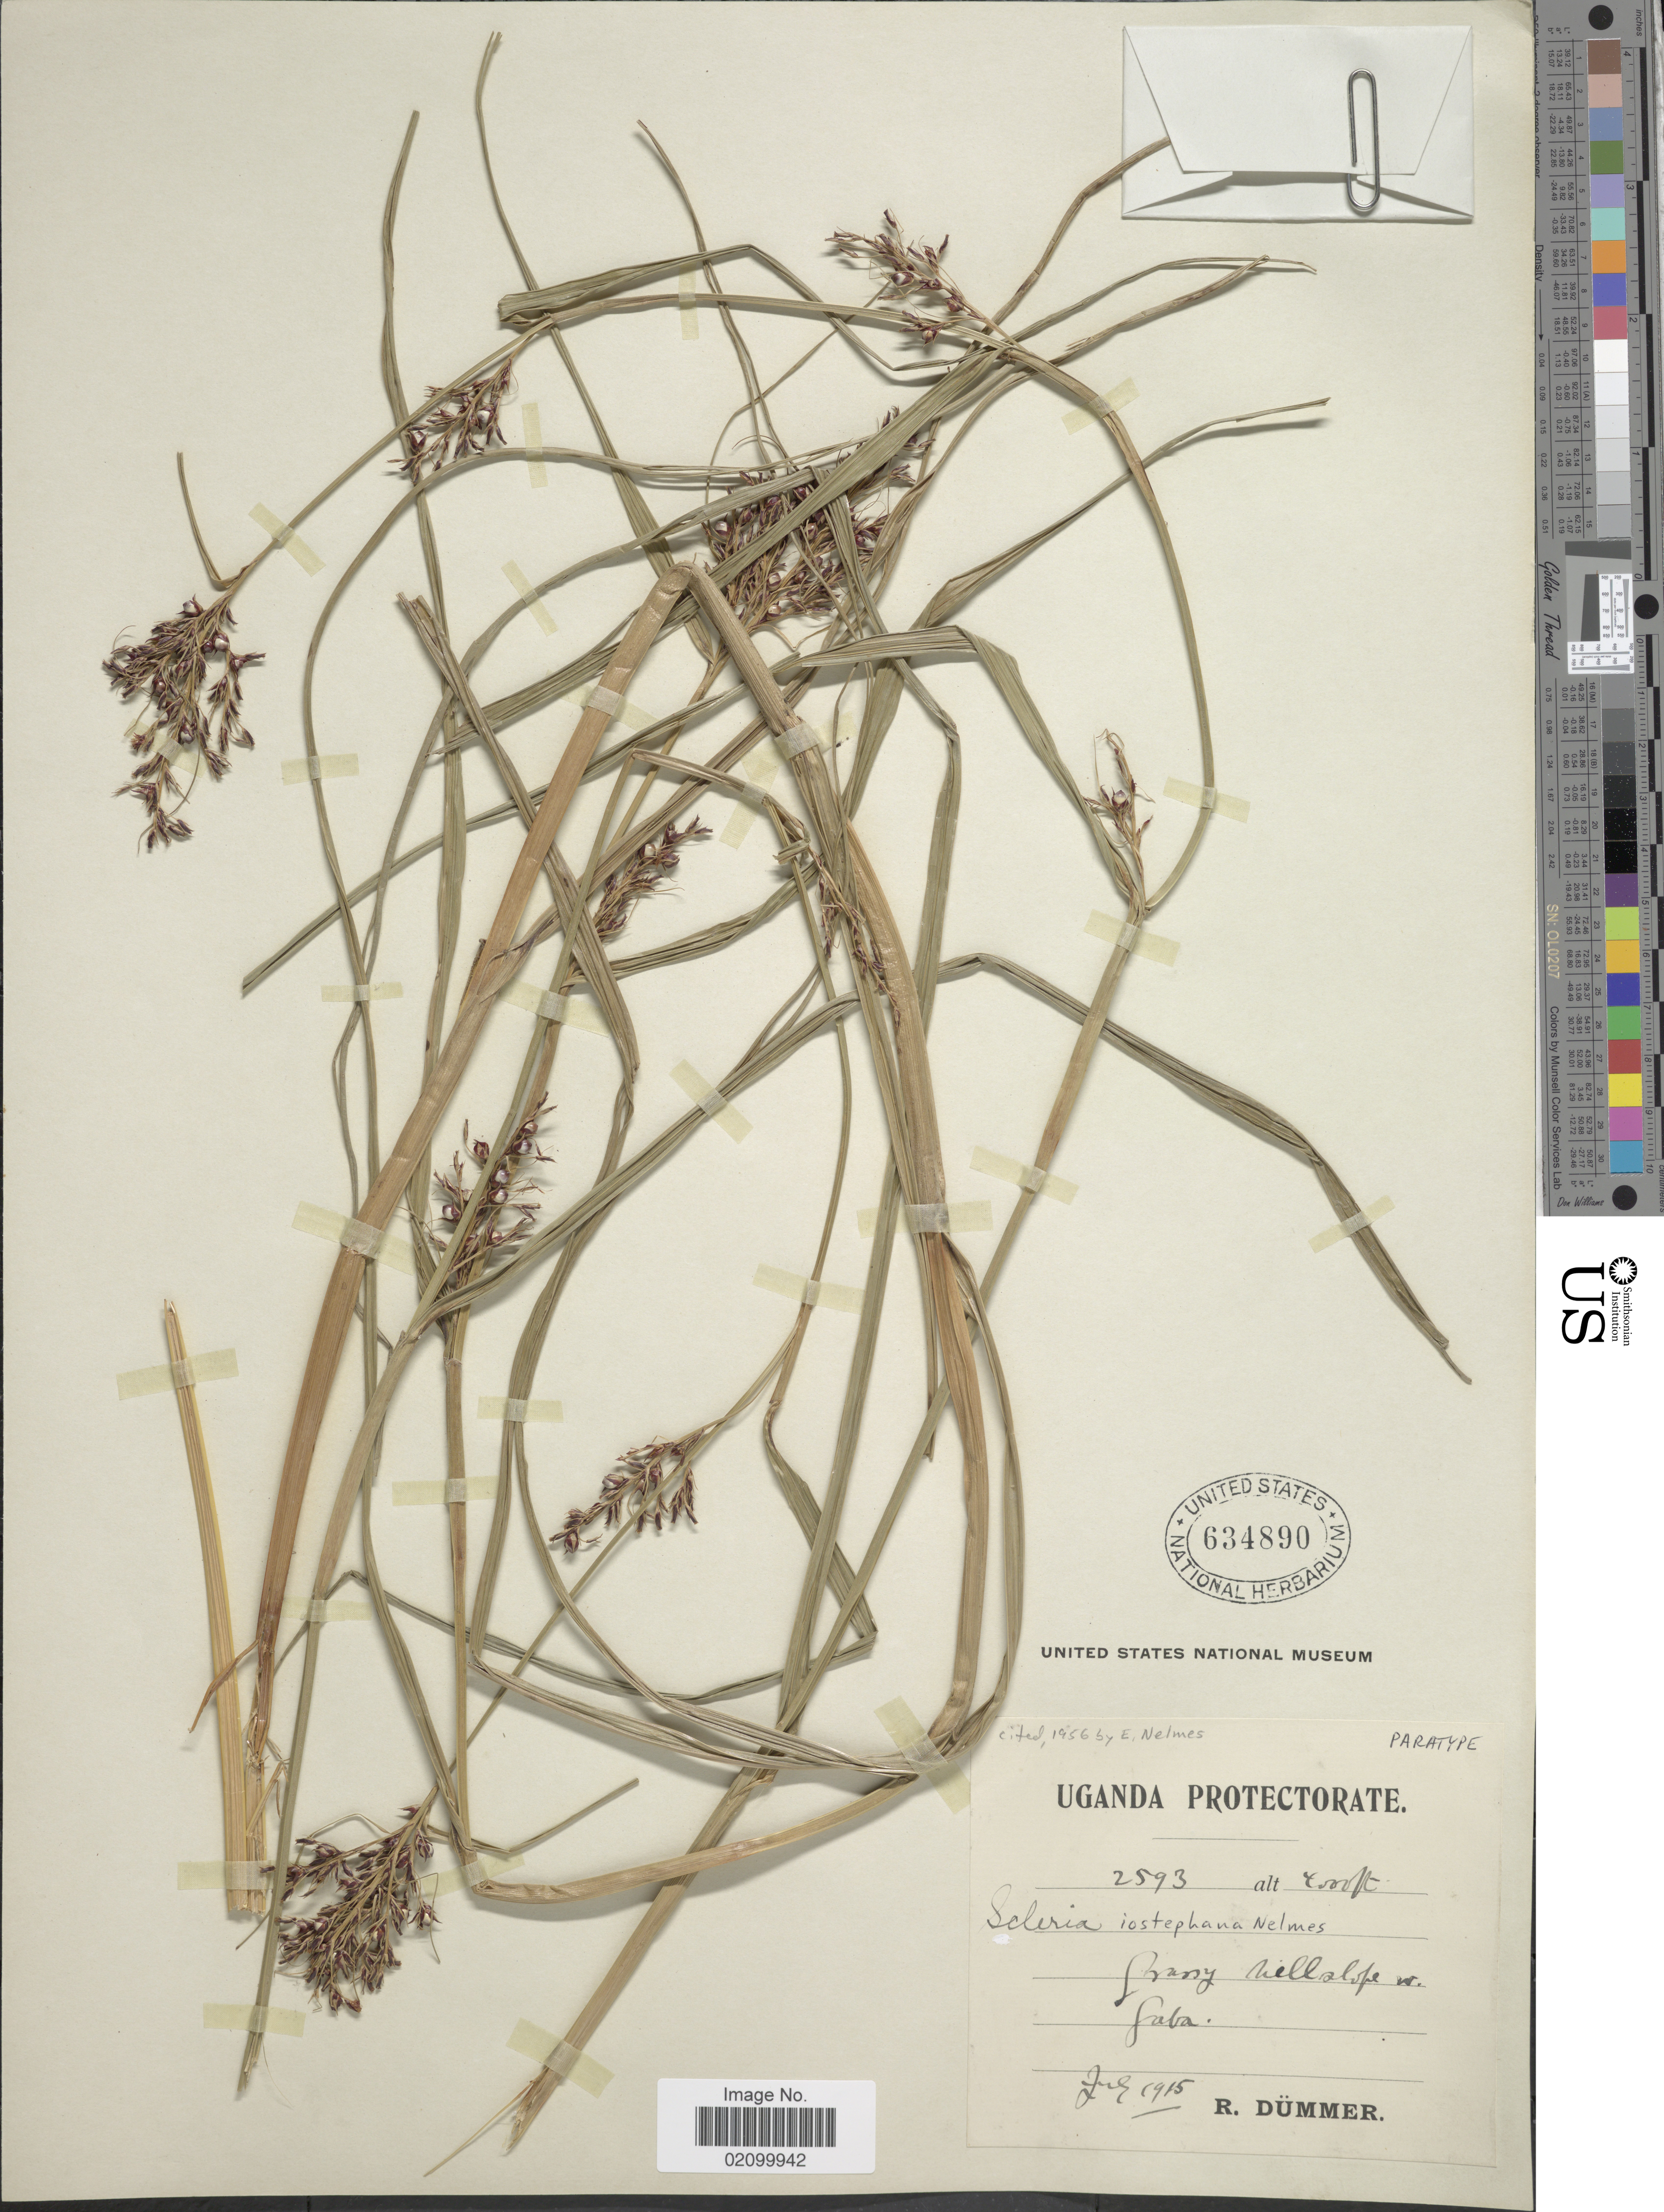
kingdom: Plantae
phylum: Tracheophyta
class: Liliopsida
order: Poales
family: Cyperaceae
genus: Scleria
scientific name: Scleria iostephana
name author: Nelmes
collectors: R. A. Dümmer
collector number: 2593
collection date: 1915-07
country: Uganda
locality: Grassy hillslope nr. Gaba.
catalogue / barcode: US 634890